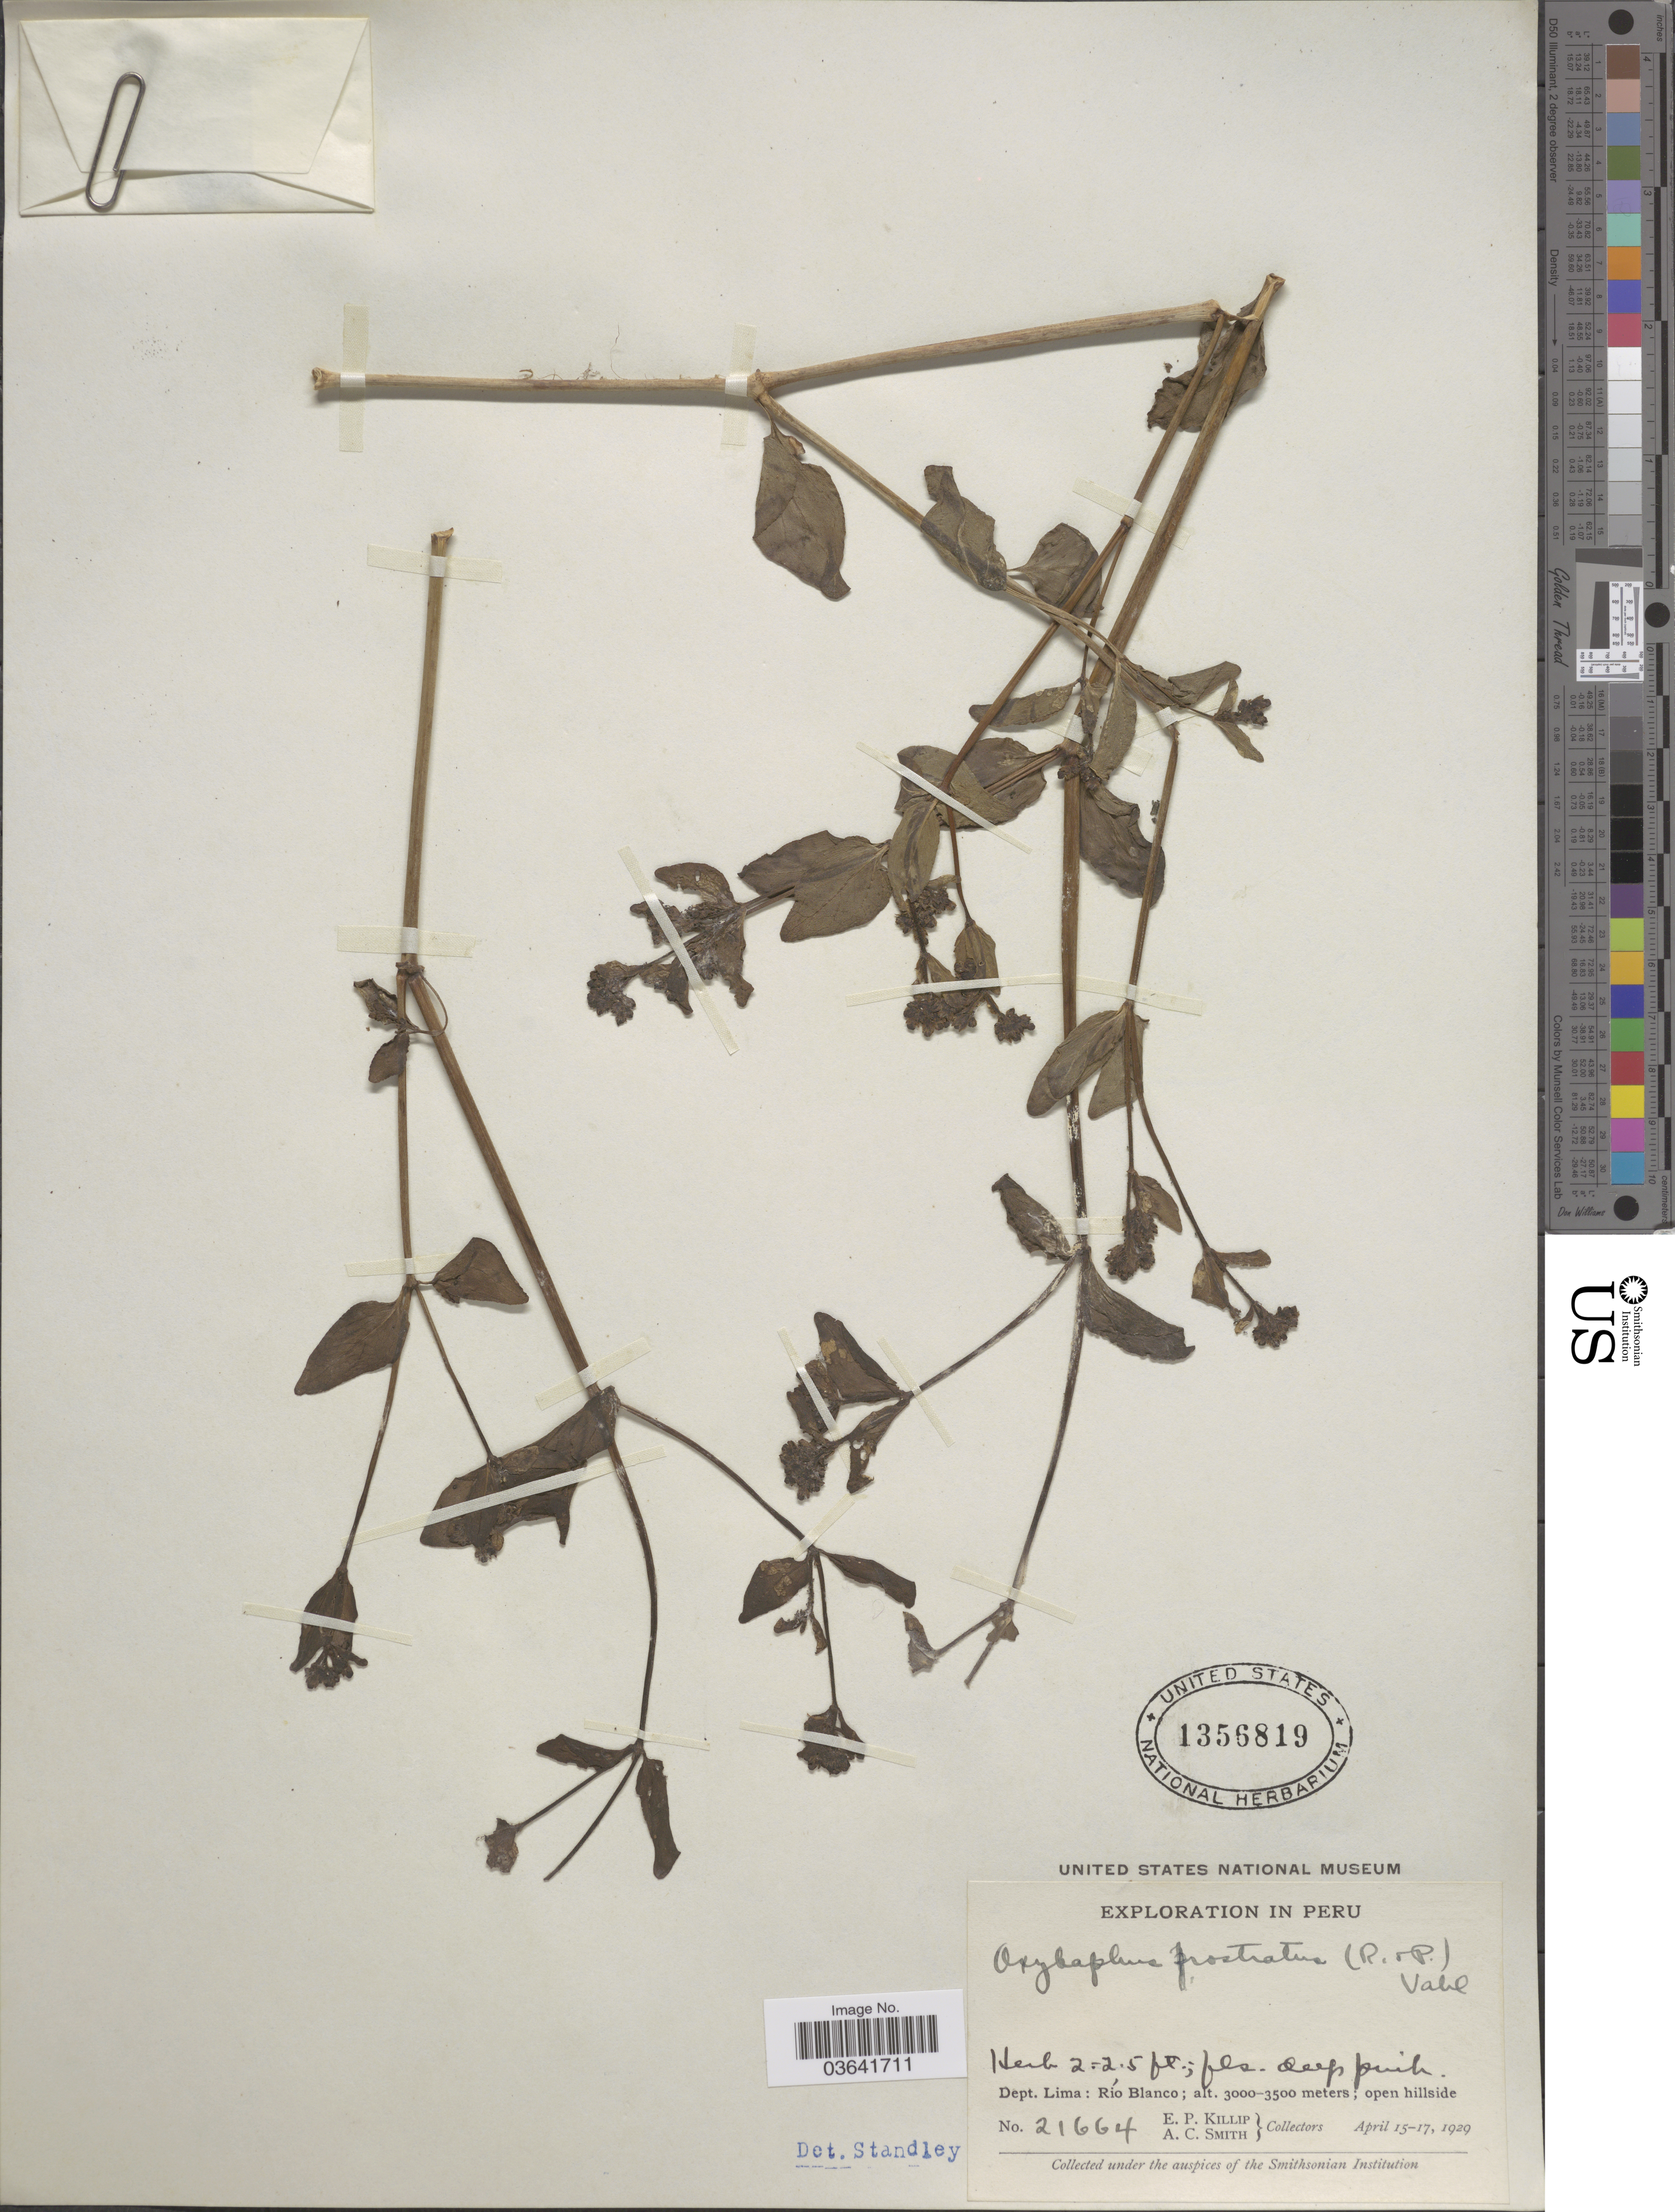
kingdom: Plantae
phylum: Tracheophyta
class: Magnoliopsida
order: Caryophyllales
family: Nyctaginaceae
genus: Mirabilis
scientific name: Mirabilis prostrata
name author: (Ruiz & Pav.) Heimerl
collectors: E. P. Killip & A. C. Smith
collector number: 21664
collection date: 1929-04-15/1929-04-17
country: Peru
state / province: Lima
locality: Dept. Lima: Río Blanco.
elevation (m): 3000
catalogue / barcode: US 1356819